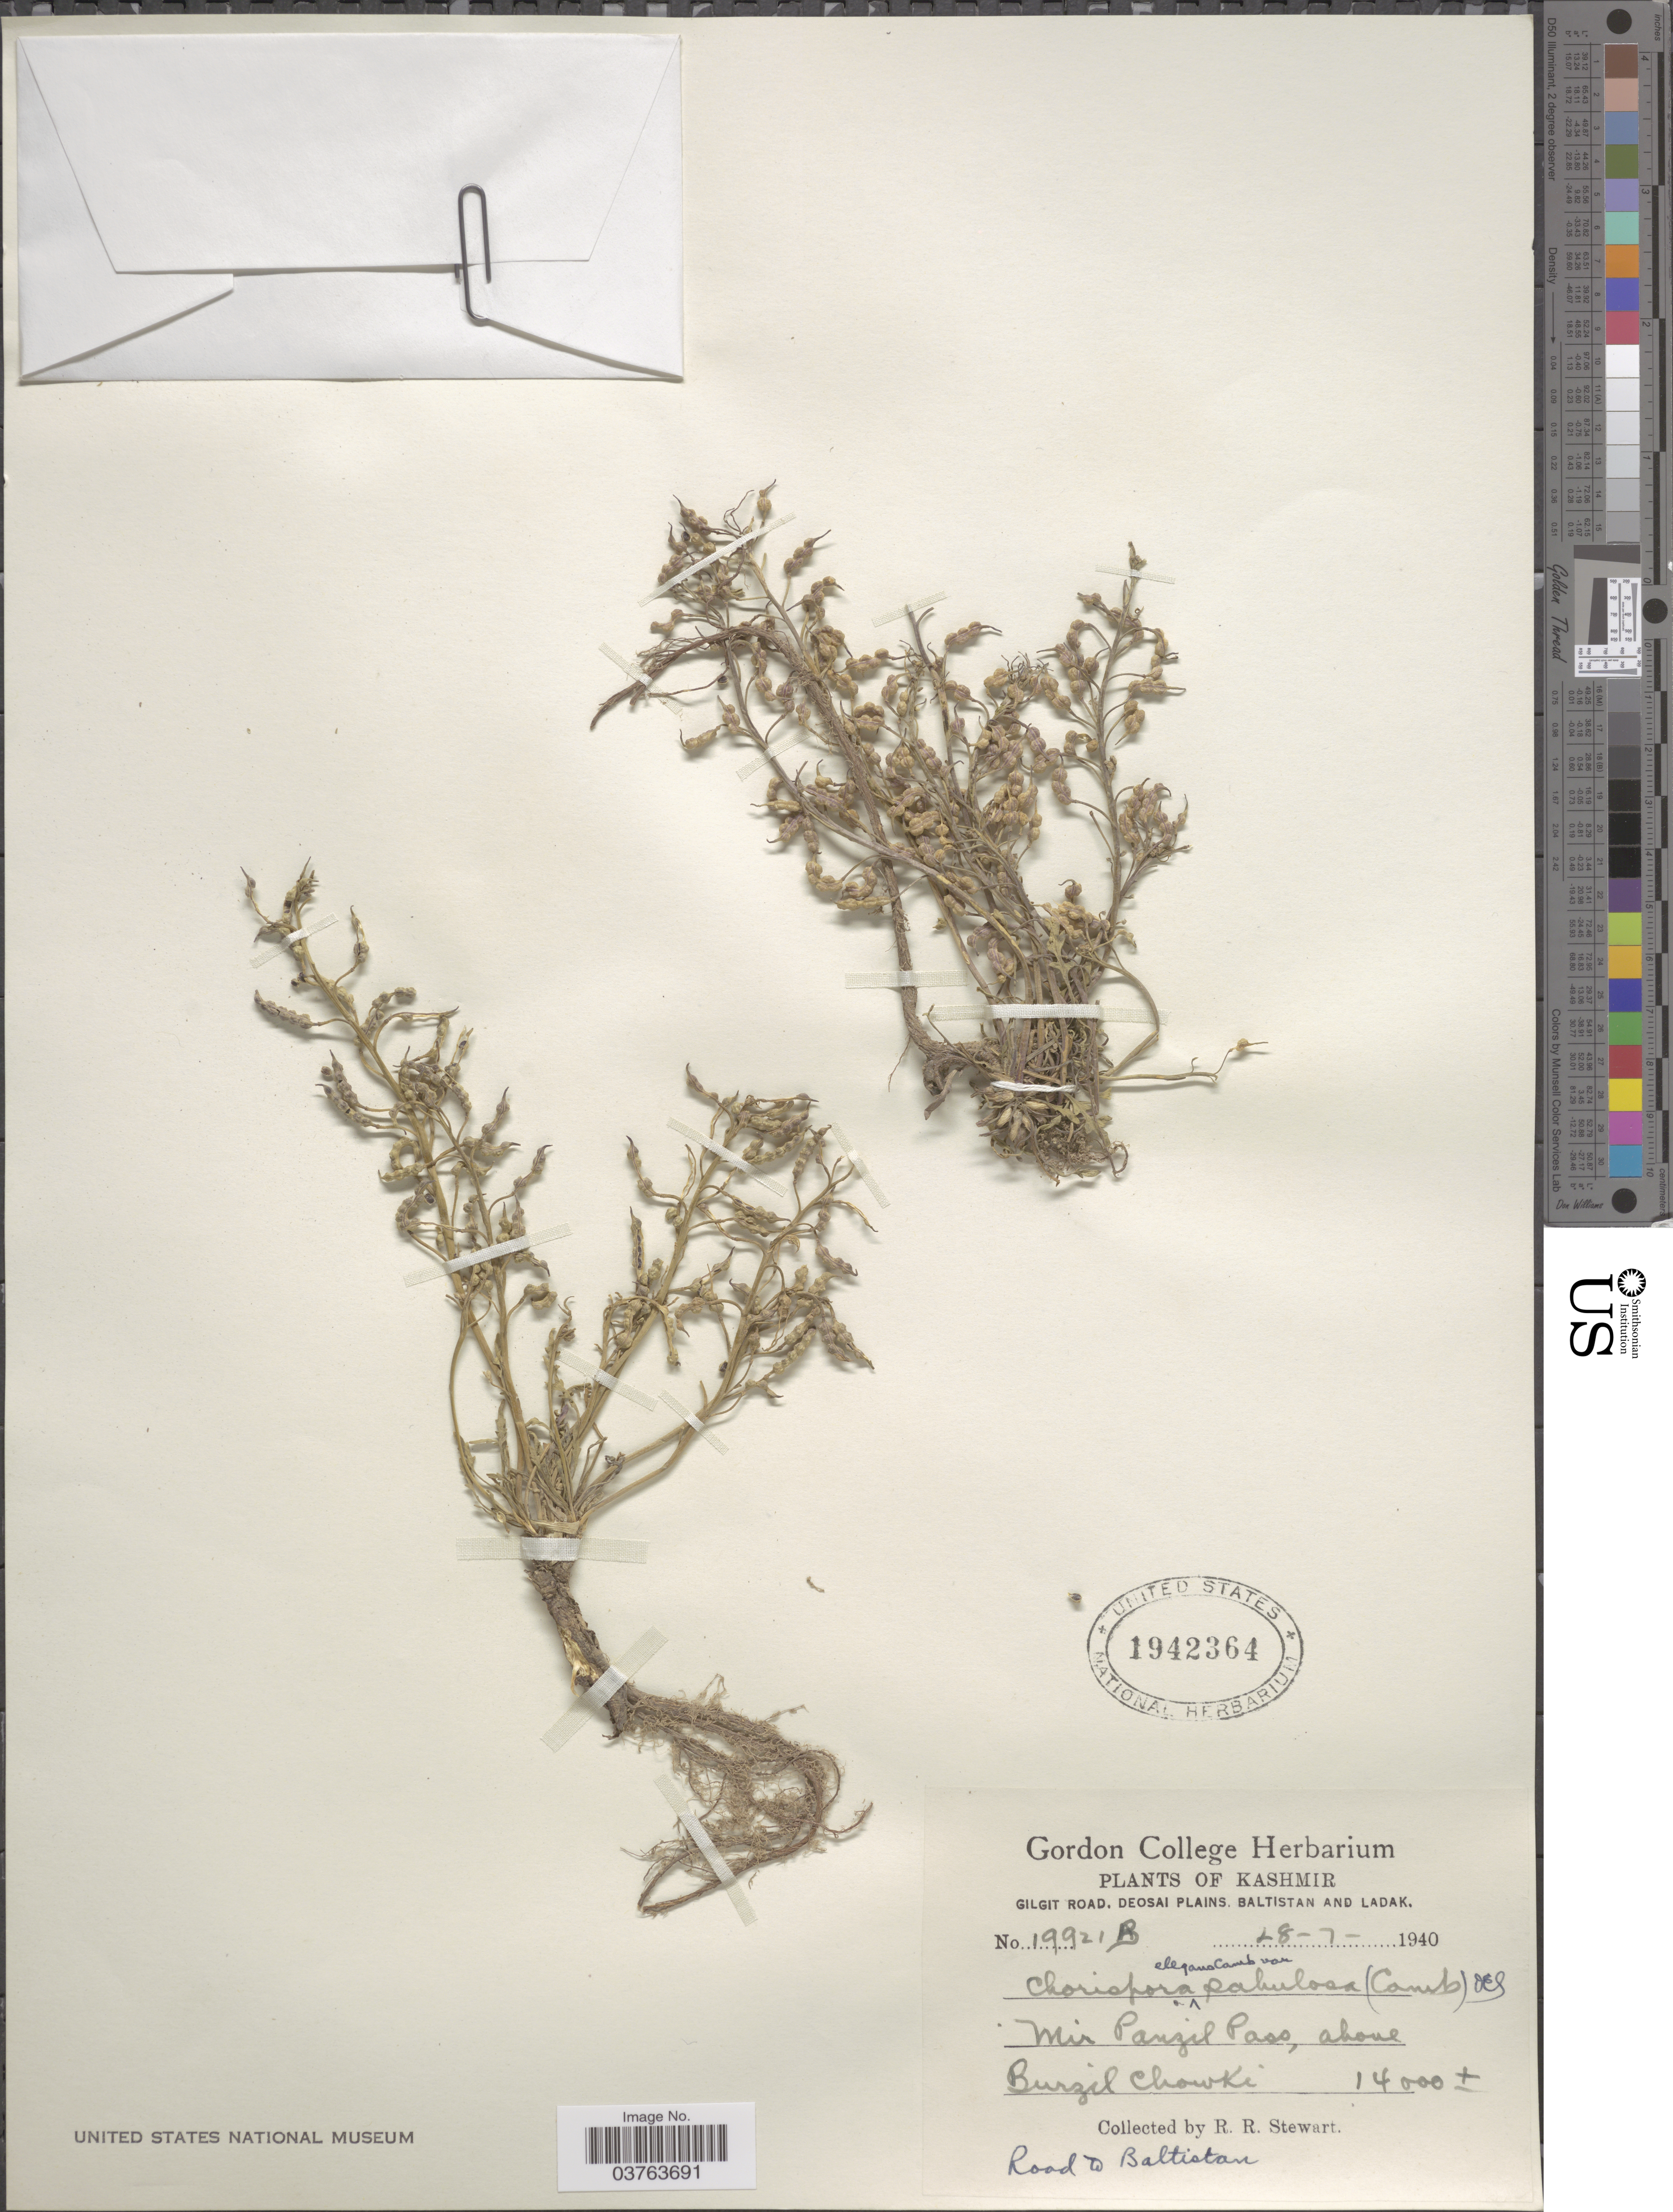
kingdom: Plantae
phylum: Tracheophyta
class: Magnoliopsida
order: Brassicales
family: Brassicaceae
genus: Chorispora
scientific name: Chorispora elegans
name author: Cambess.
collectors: R. Stewart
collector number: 19921B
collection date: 1940-07-28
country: Pakistan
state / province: Gilgit-Baltistan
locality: Kashmir. Gilgit Road, Deosai Plains, Balistan and Ladak. Mir Panzil Pass, above Burzil Chowki.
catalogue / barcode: US 1942364